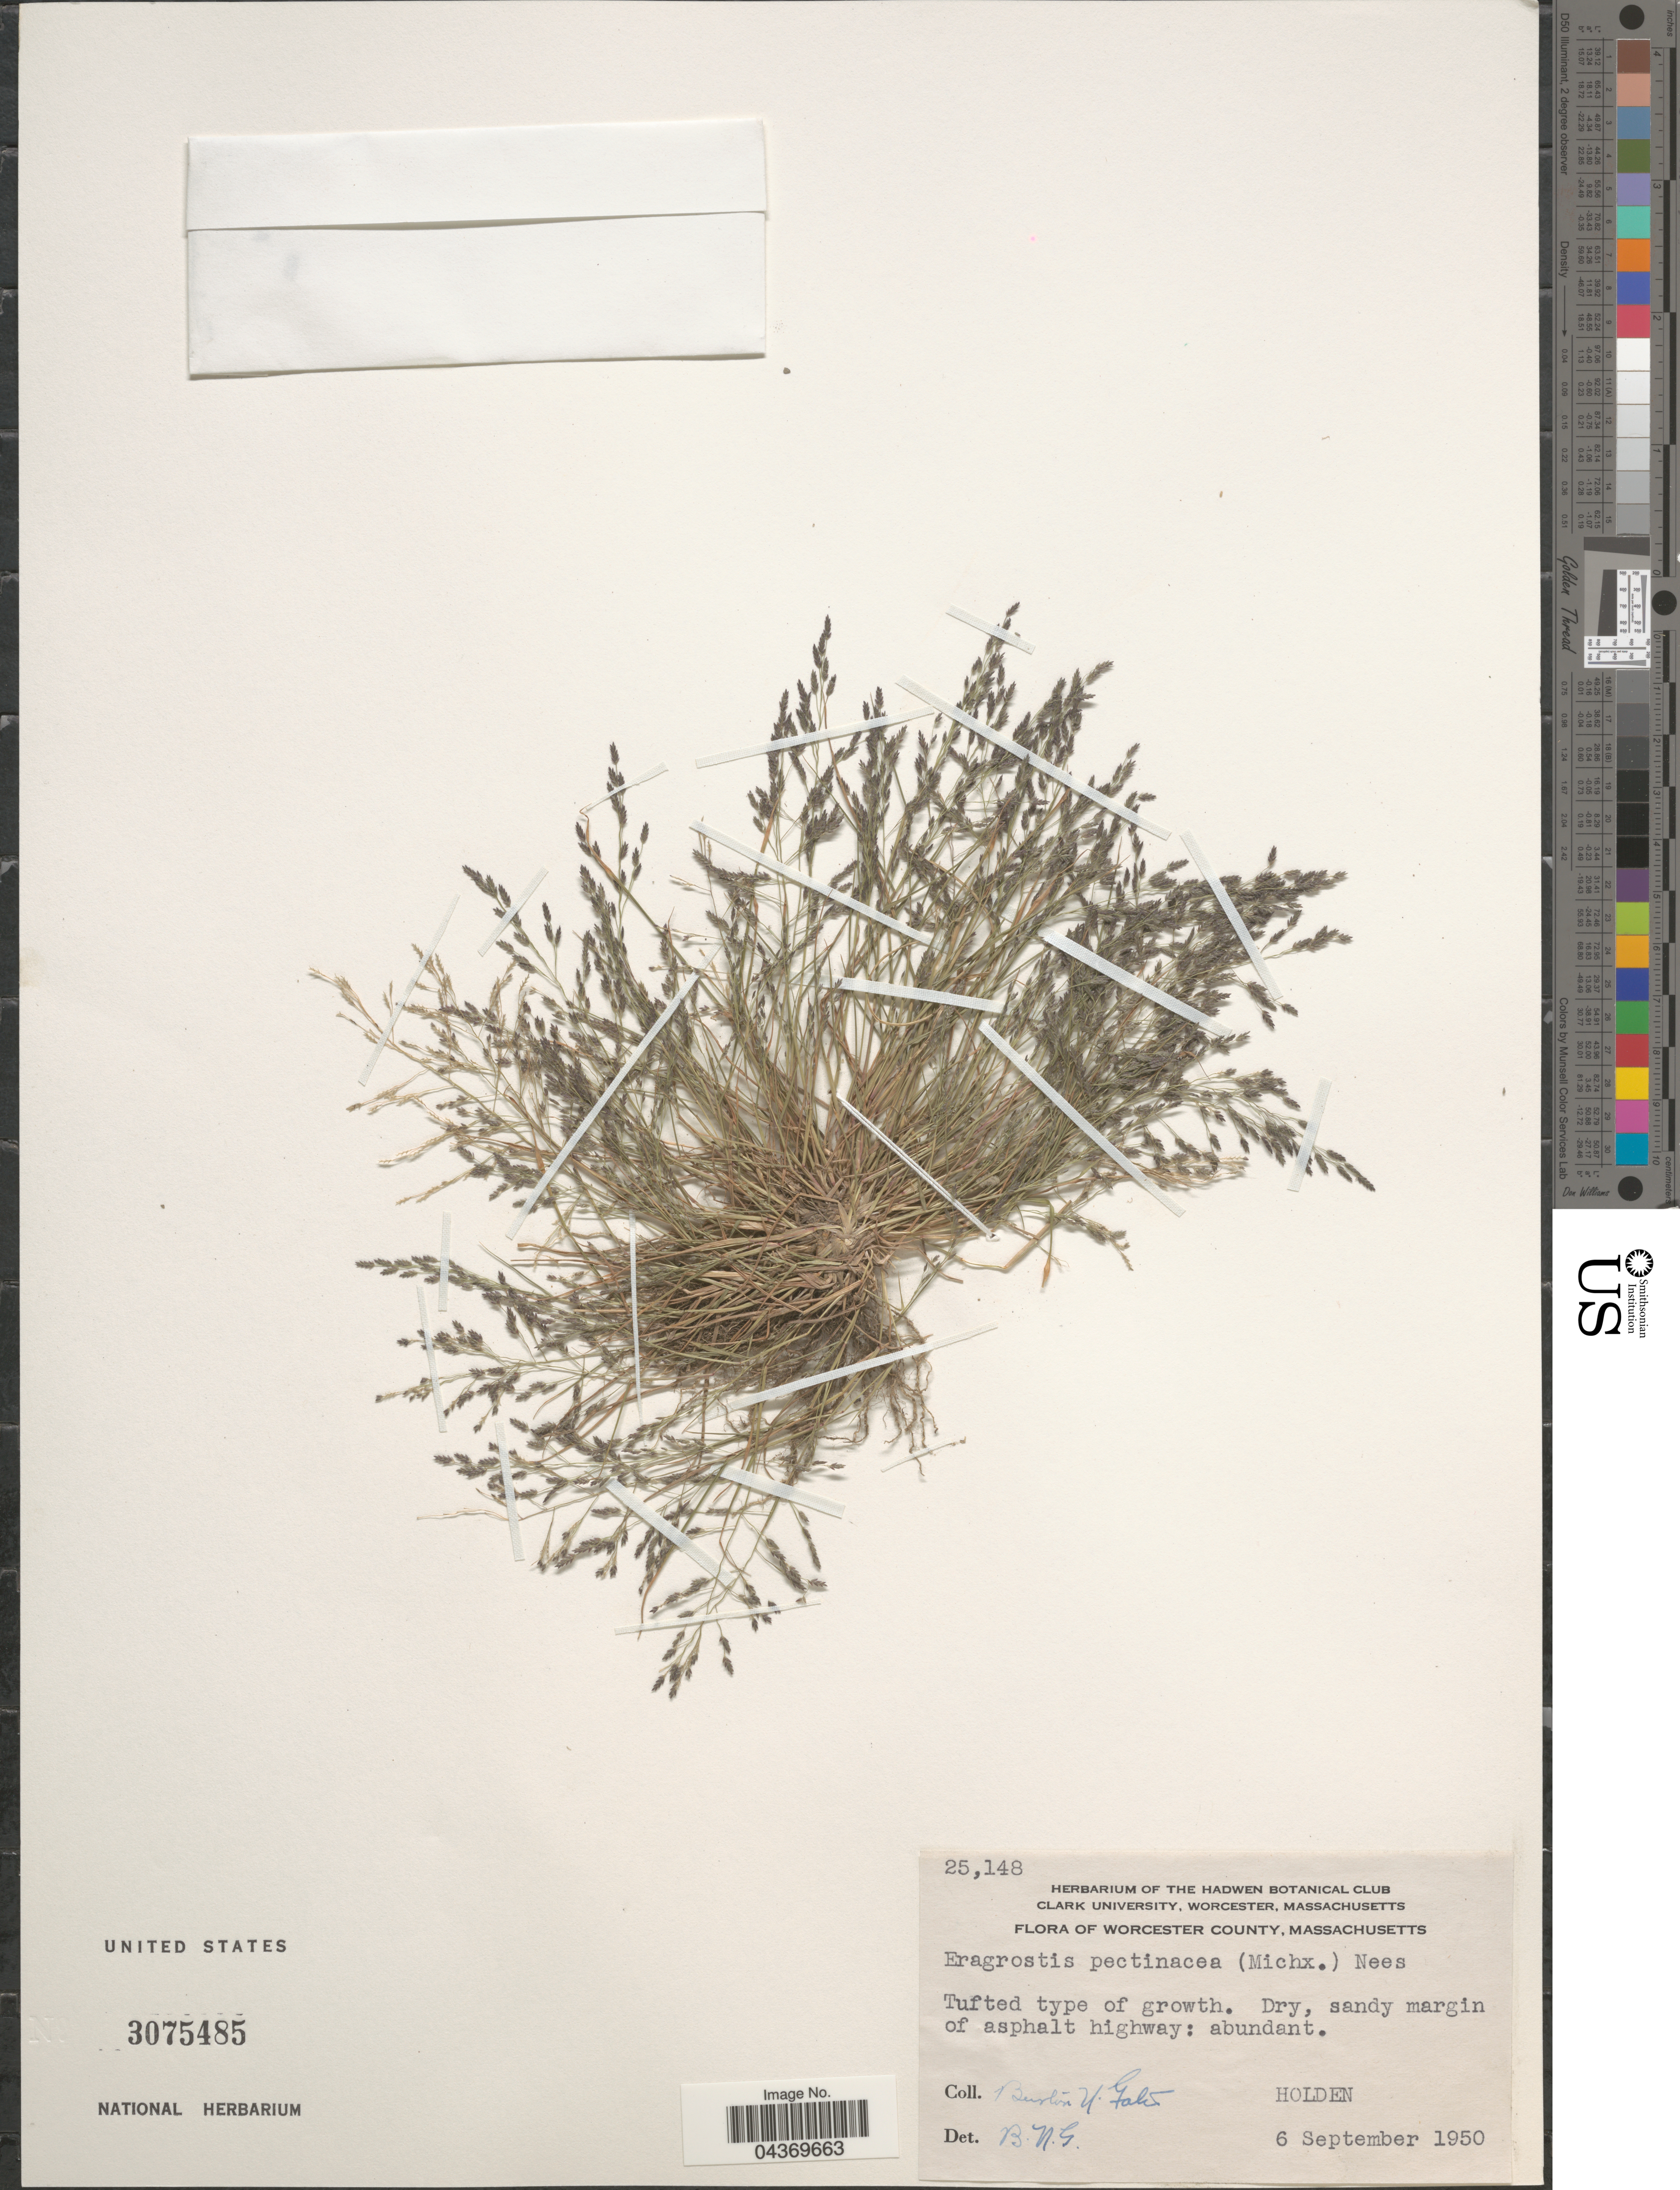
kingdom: Plantae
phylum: Tracheophyta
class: Liliopsida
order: Poales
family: Poaceae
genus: Eragrostis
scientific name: Eragrostis pectinacea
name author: (Michx.) Nees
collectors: B. N. Gates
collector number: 25148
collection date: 1950-09-06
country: United States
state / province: Massachusetts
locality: Worcester County. Holden.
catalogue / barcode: US 3075485